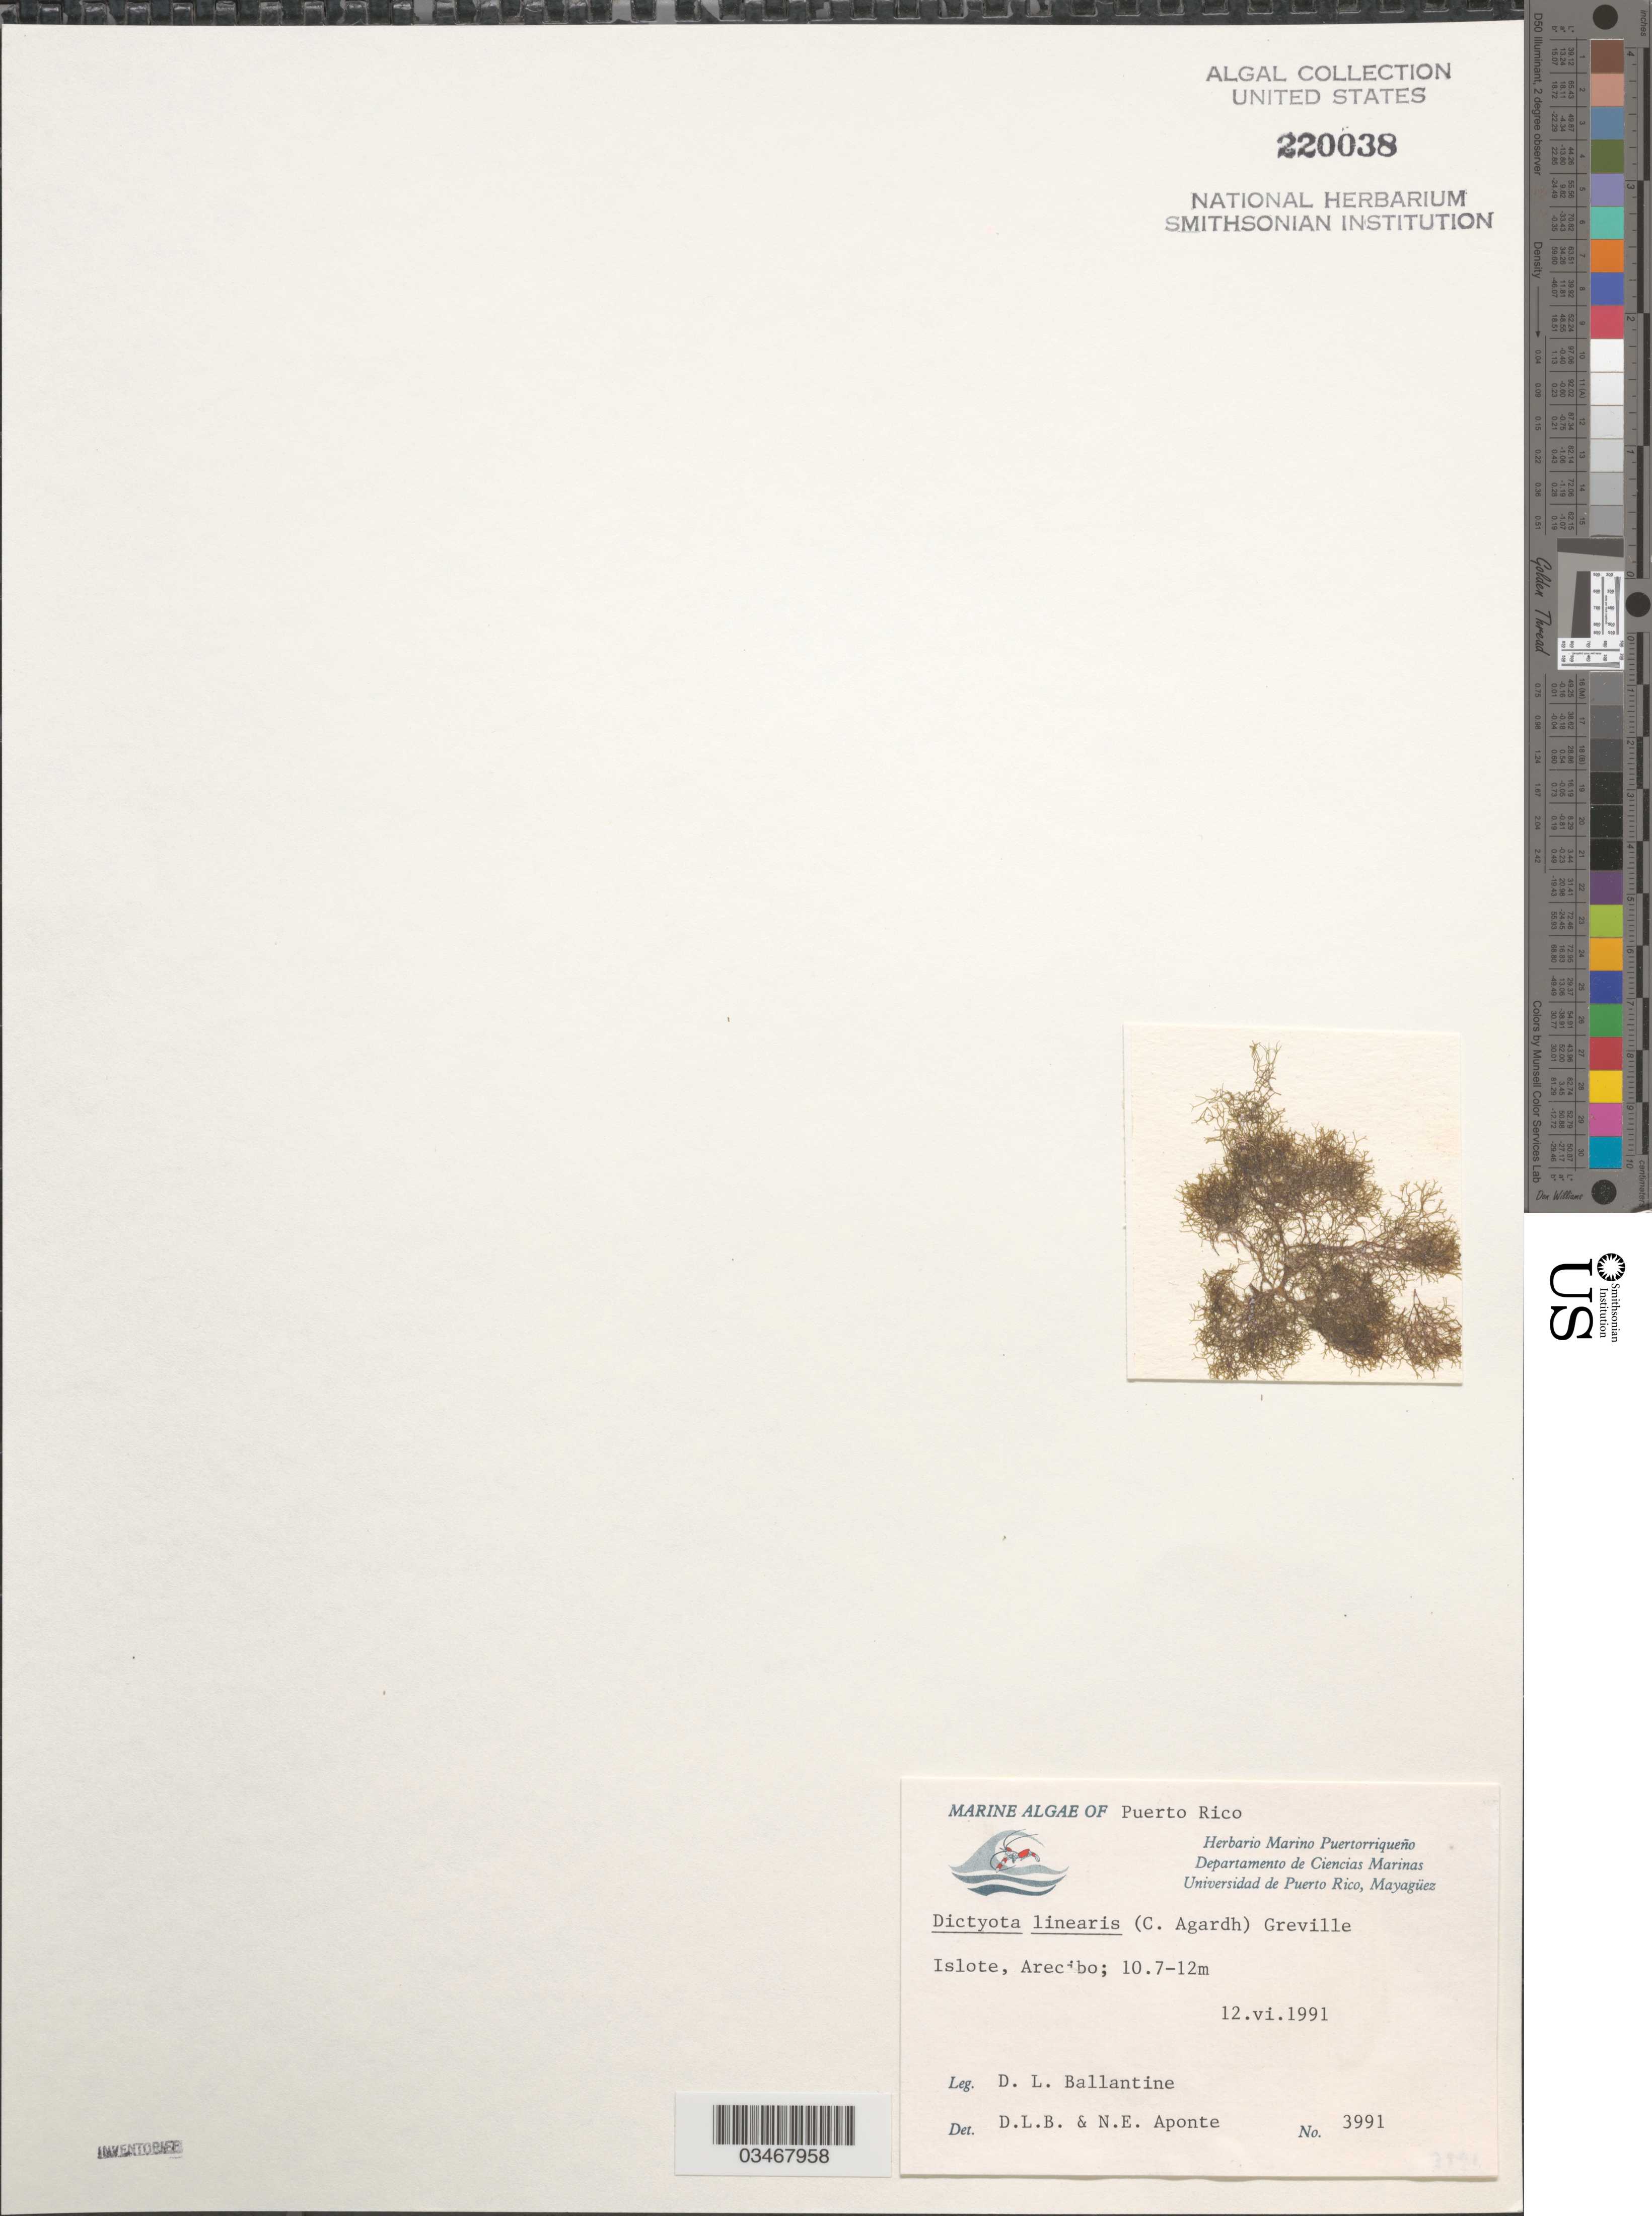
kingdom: Chromista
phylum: Ochrophyta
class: Phaeophyceae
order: Dictyotales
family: Dictyotaceae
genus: Dictyota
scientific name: Dictyota linearis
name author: (C. Agardh) Grev.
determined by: Ballantine, D. L.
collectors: D.L. Ballantine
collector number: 3991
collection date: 1991-06-12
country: Puerto Rico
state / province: Arecibo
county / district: Islote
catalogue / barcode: US 220038